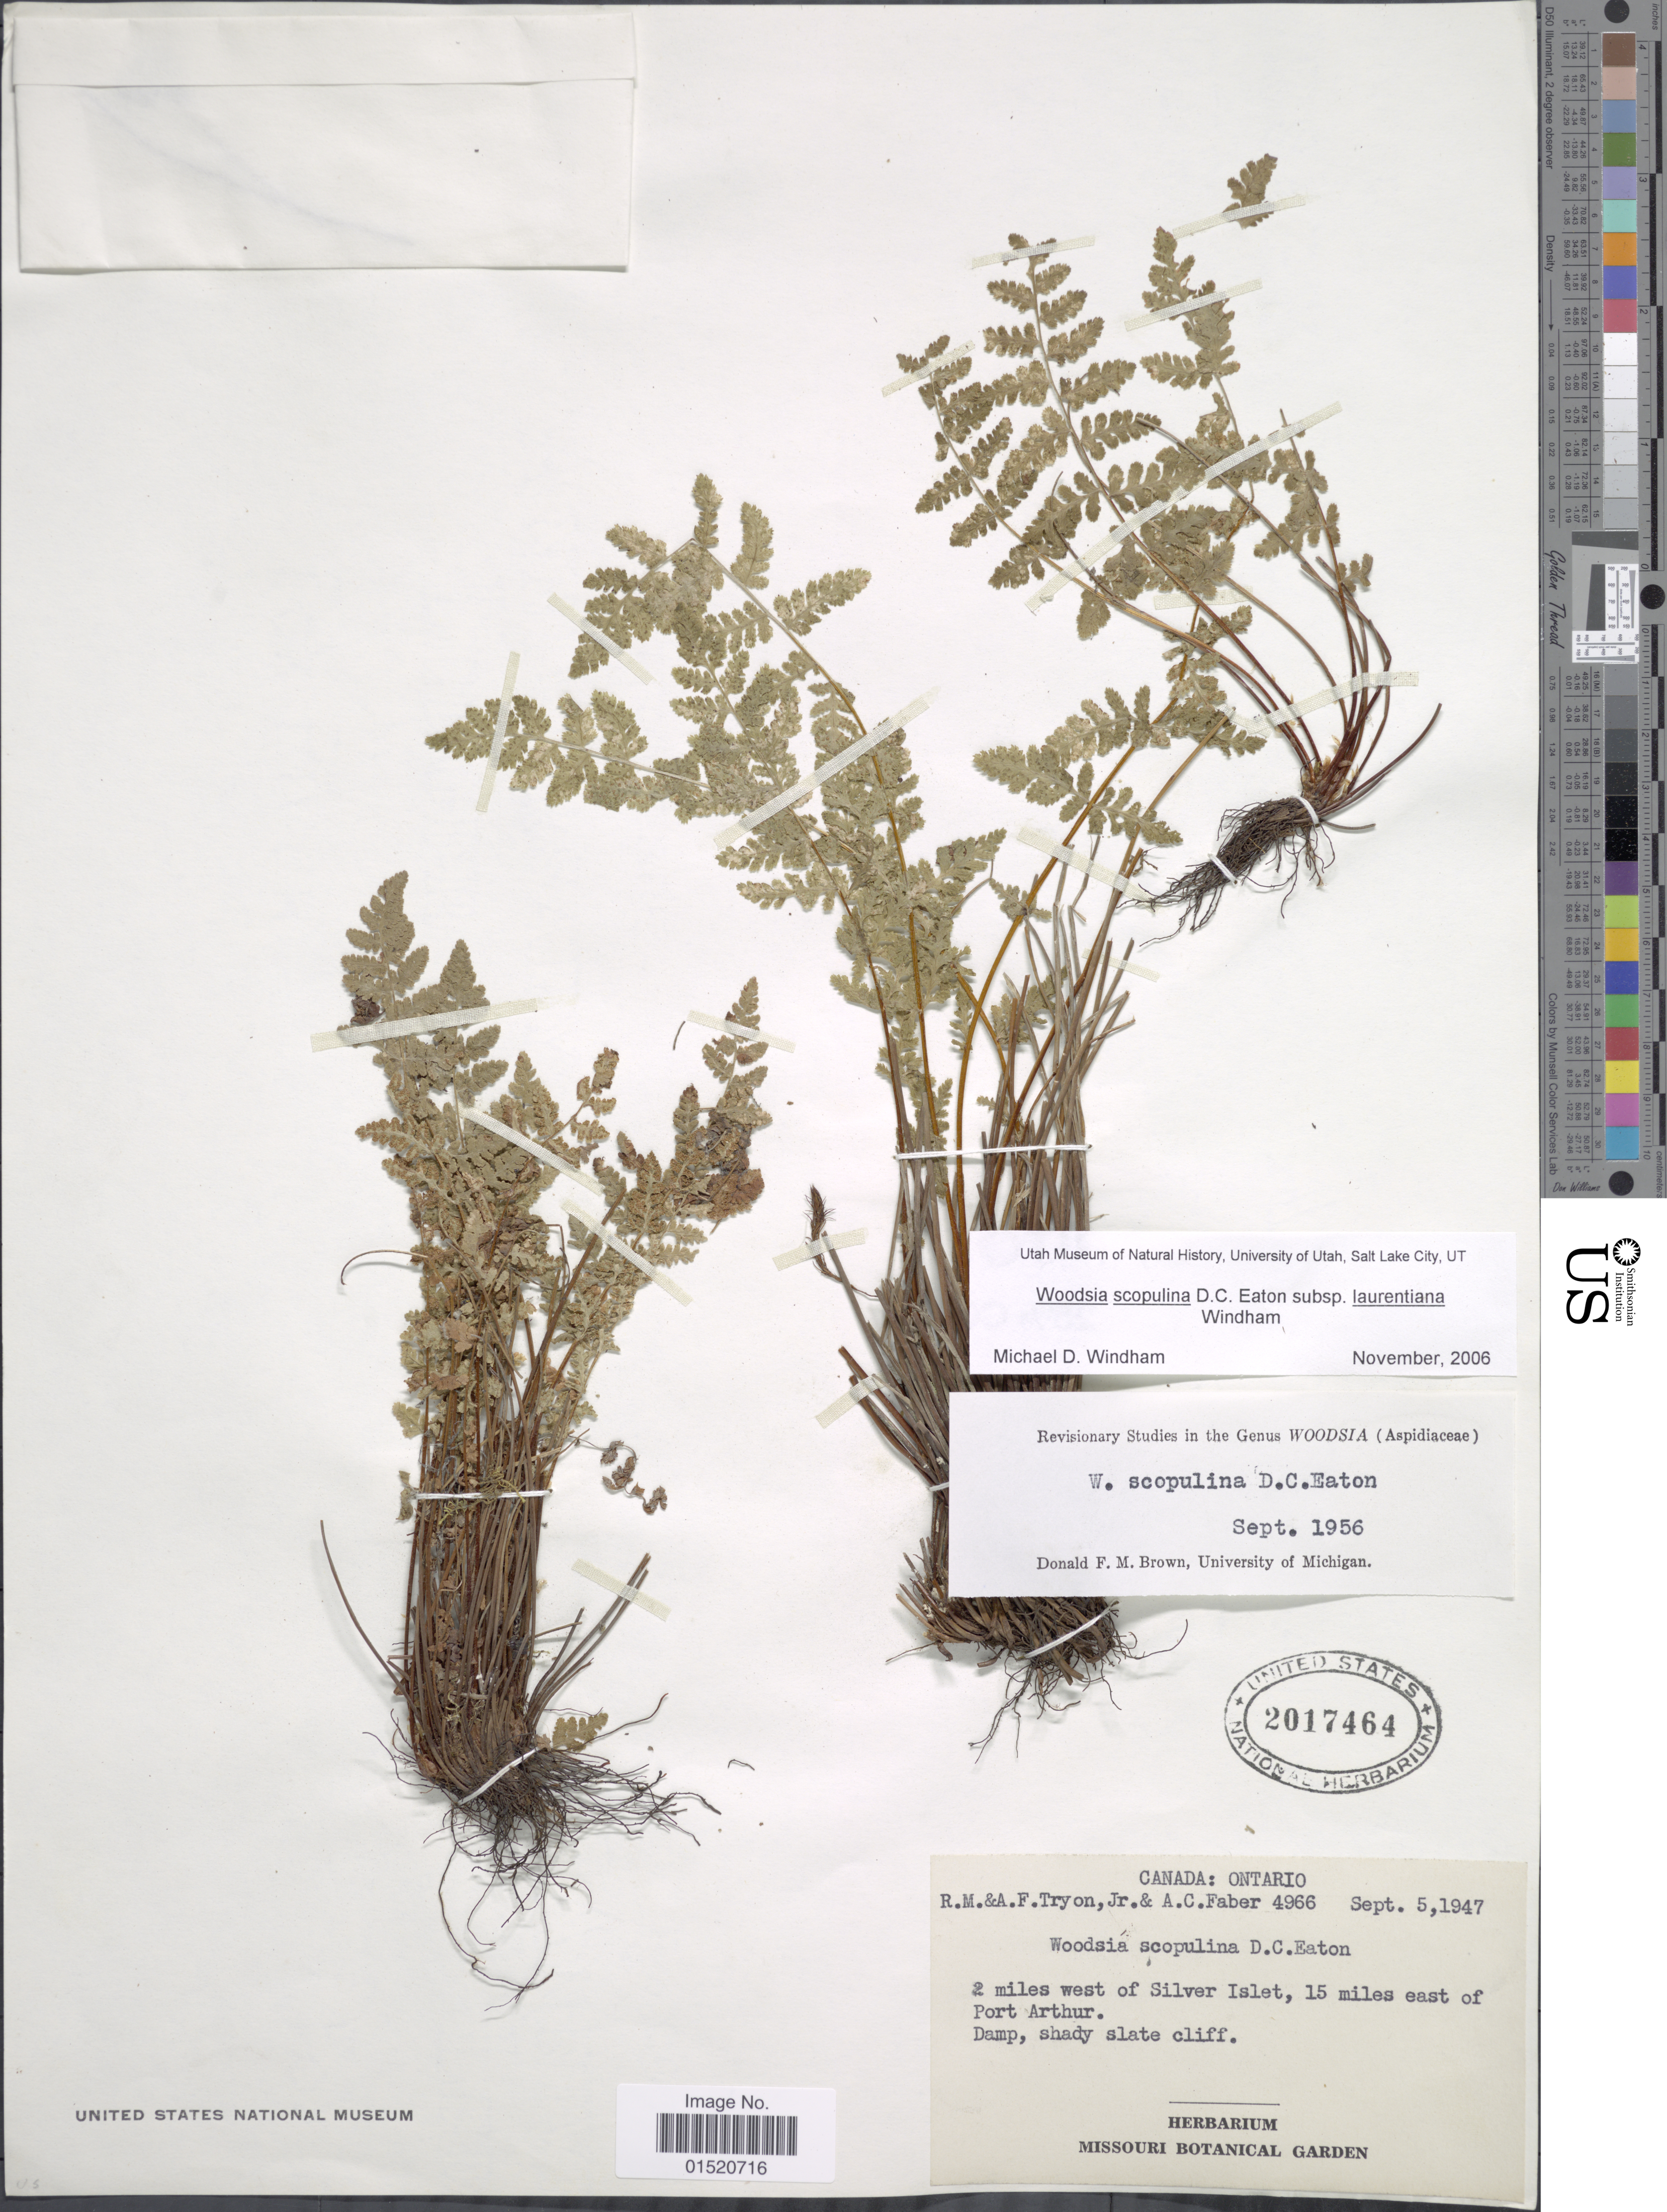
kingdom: Plantae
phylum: Tracheophyta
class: Polypodiopsida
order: Polypodiales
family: Woodsiaceae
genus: Woodsia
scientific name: Woodsia scopulina subsp. laurentiana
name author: Windham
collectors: R. M. Tryon, A. F. Tryon & A. Faber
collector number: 4966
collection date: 1947-09-05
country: Canada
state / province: Ontario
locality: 2 miles west of Silver Islet, 15 miles east of Port Arthur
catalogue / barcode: US 2017464